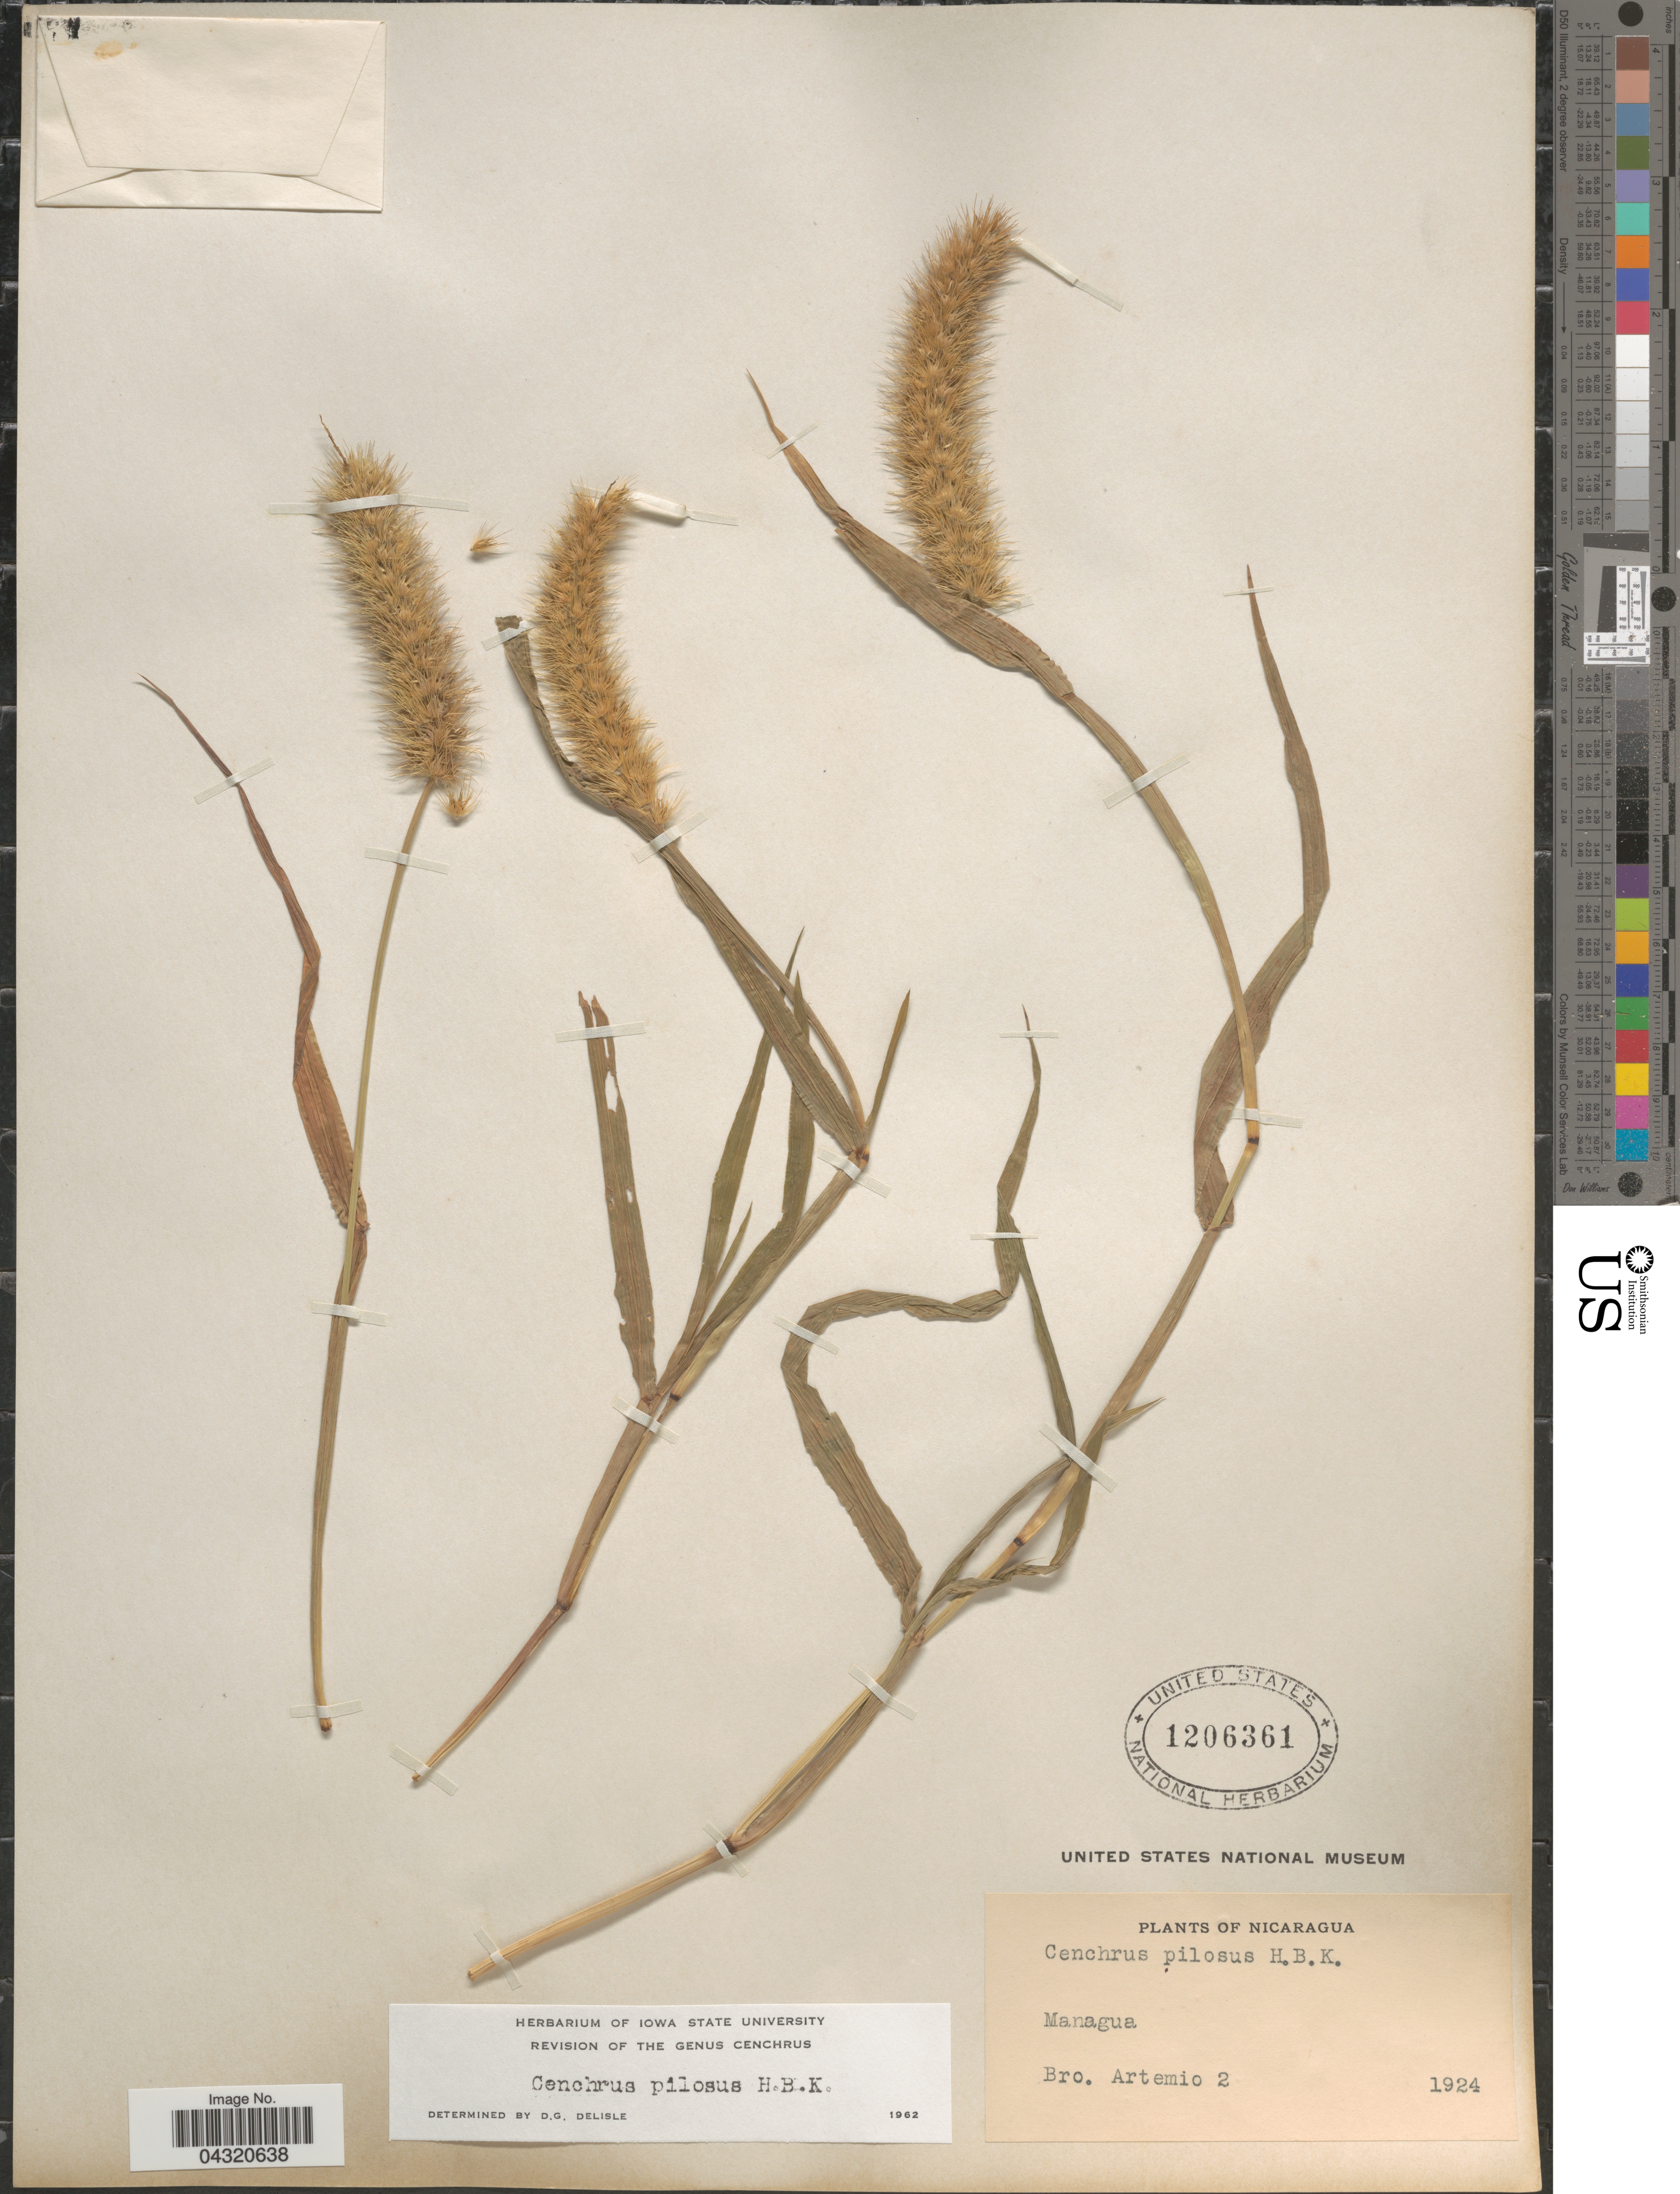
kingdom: Plantae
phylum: Tracheophyta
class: Liliopsida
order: Poales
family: Poaceae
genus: Cenchrus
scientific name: Cenchrus pilosus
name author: Kunth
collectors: B. Rene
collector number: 2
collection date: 1924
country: Nicaragua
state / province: Managua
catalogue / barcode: US 1206361